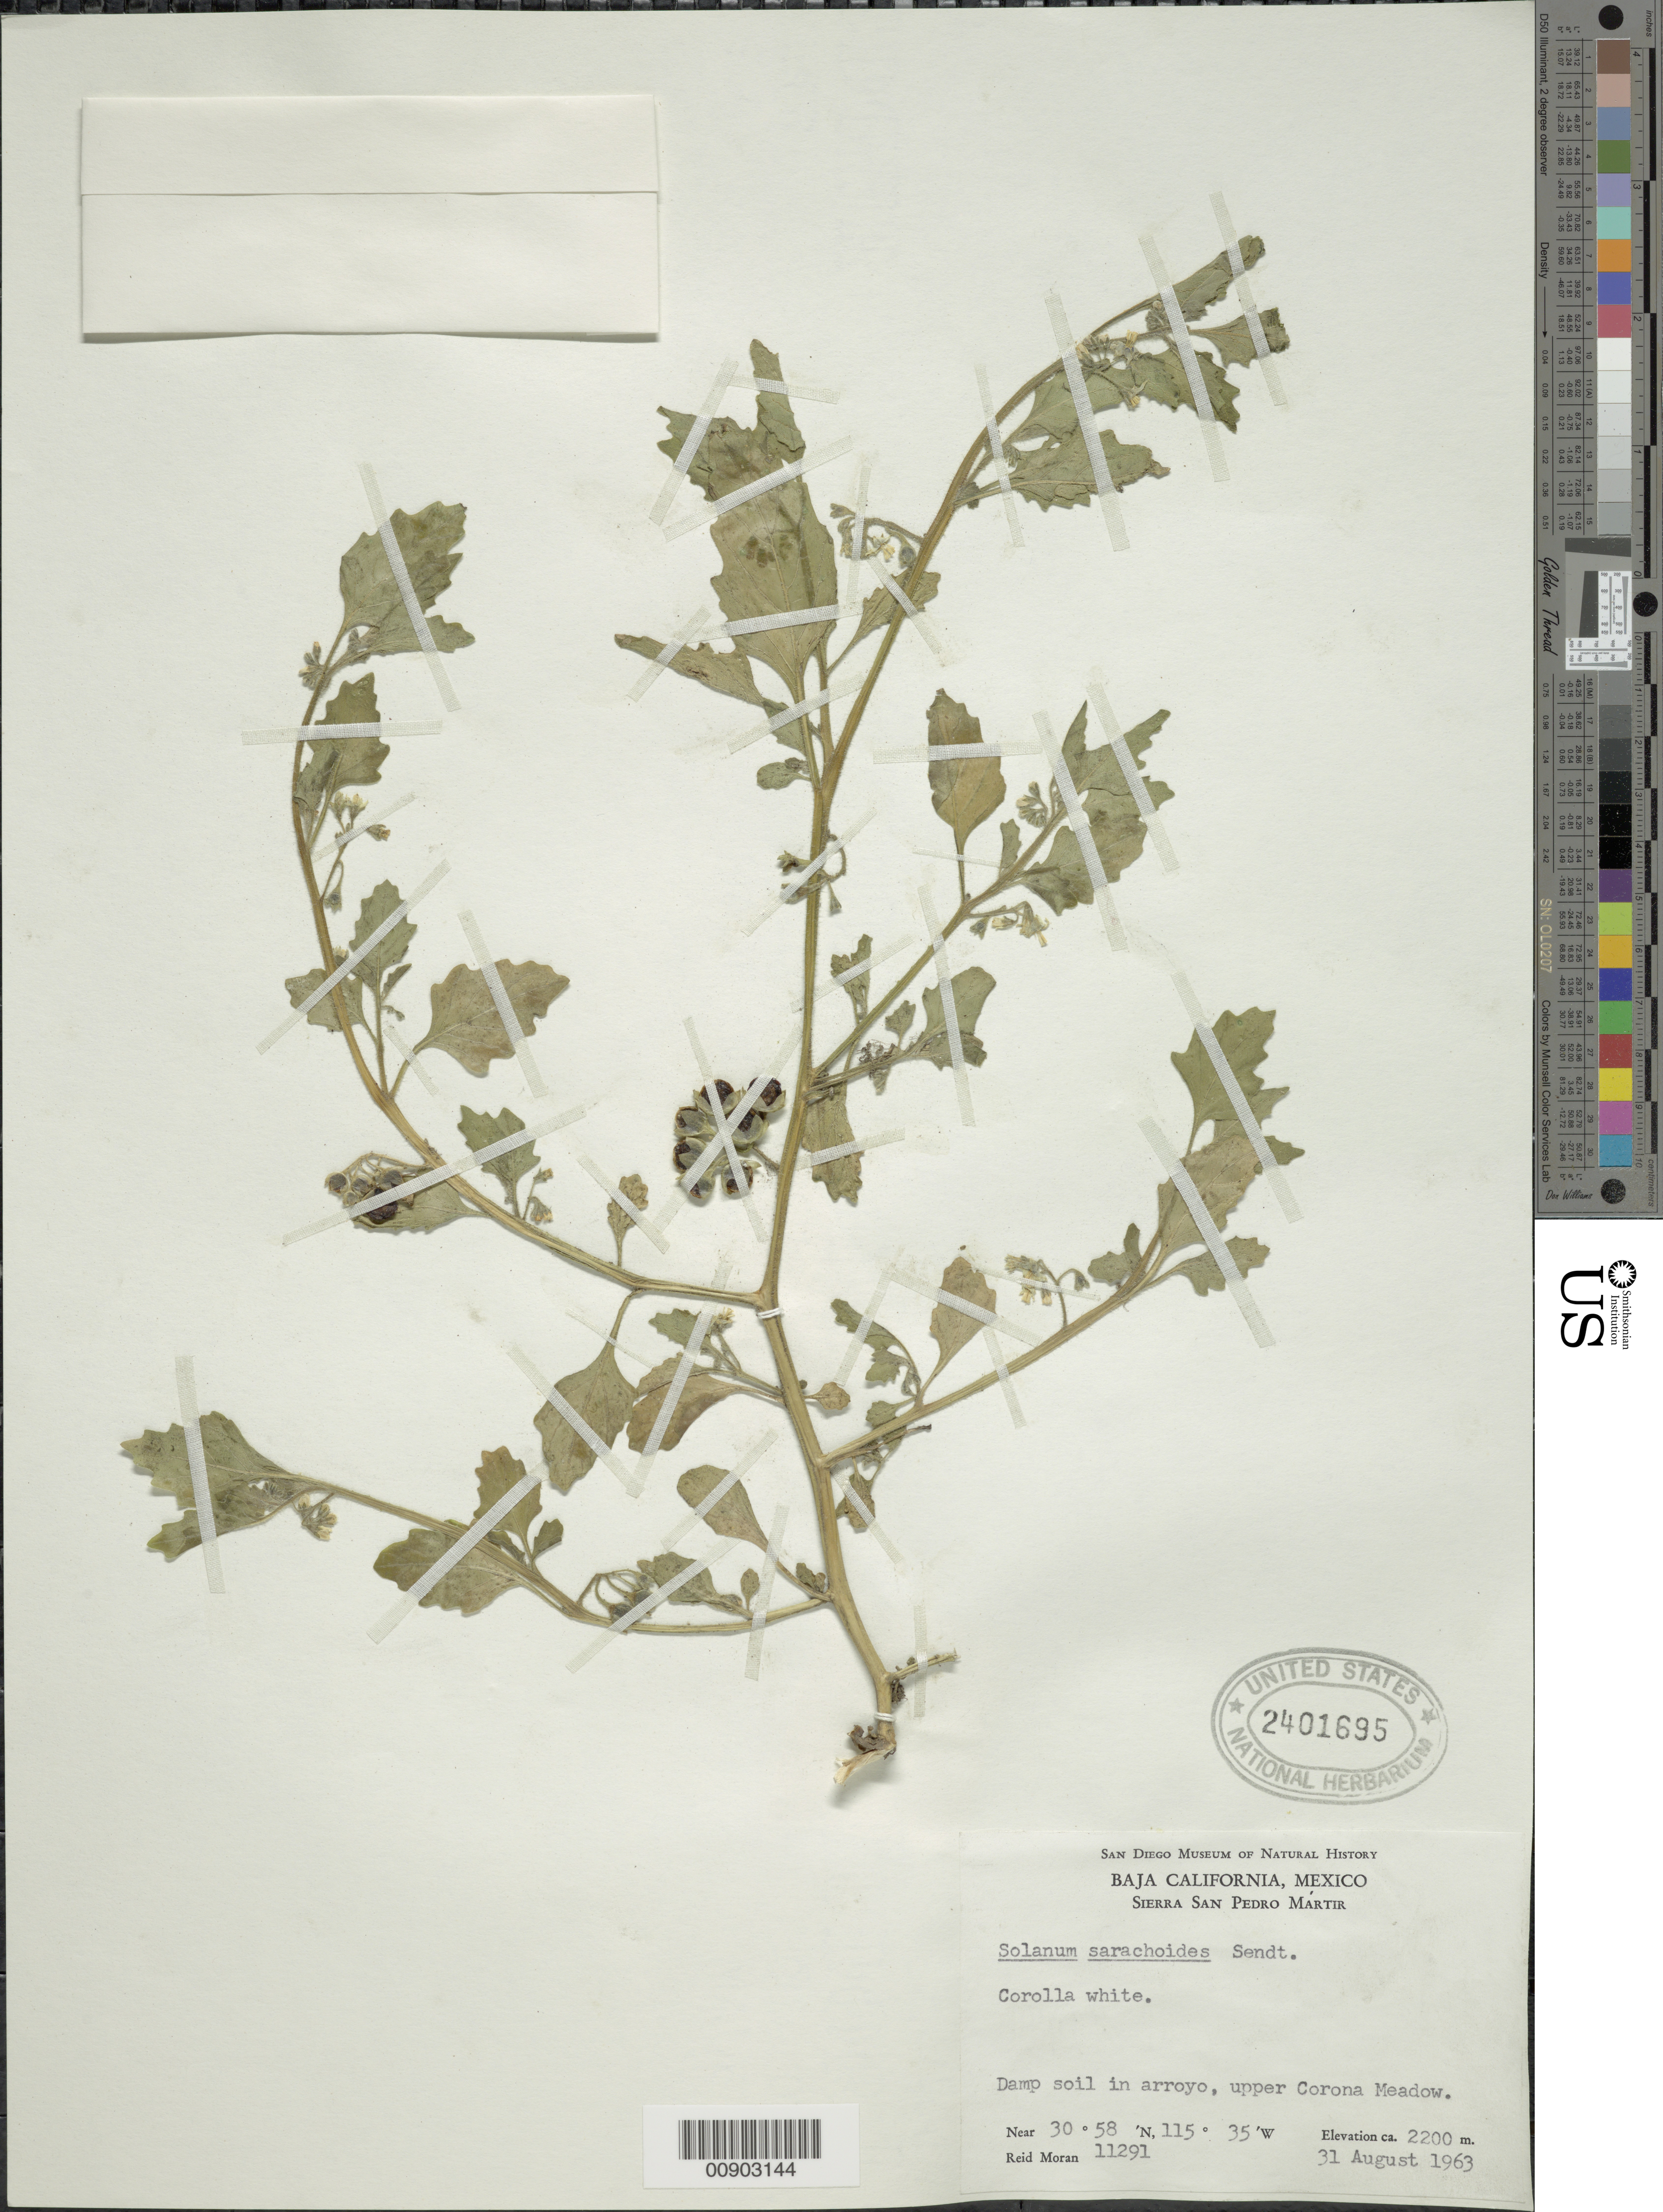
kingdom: Plantae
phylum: Tracheophyta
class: Magnoliopsida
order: Solanales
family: Solanaceae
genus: Solanum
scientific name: Solanum sarachoides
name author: Sendt.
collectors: R. V. Moran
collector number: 11291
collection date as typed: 31 Aug 1963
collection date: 1963-08-31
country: Mexico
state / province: Baja California Norte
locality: Sierra San Pedro Mártir, upper Corona Meadow.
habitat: Damp soil in arroyo.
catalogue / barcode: US 2401695